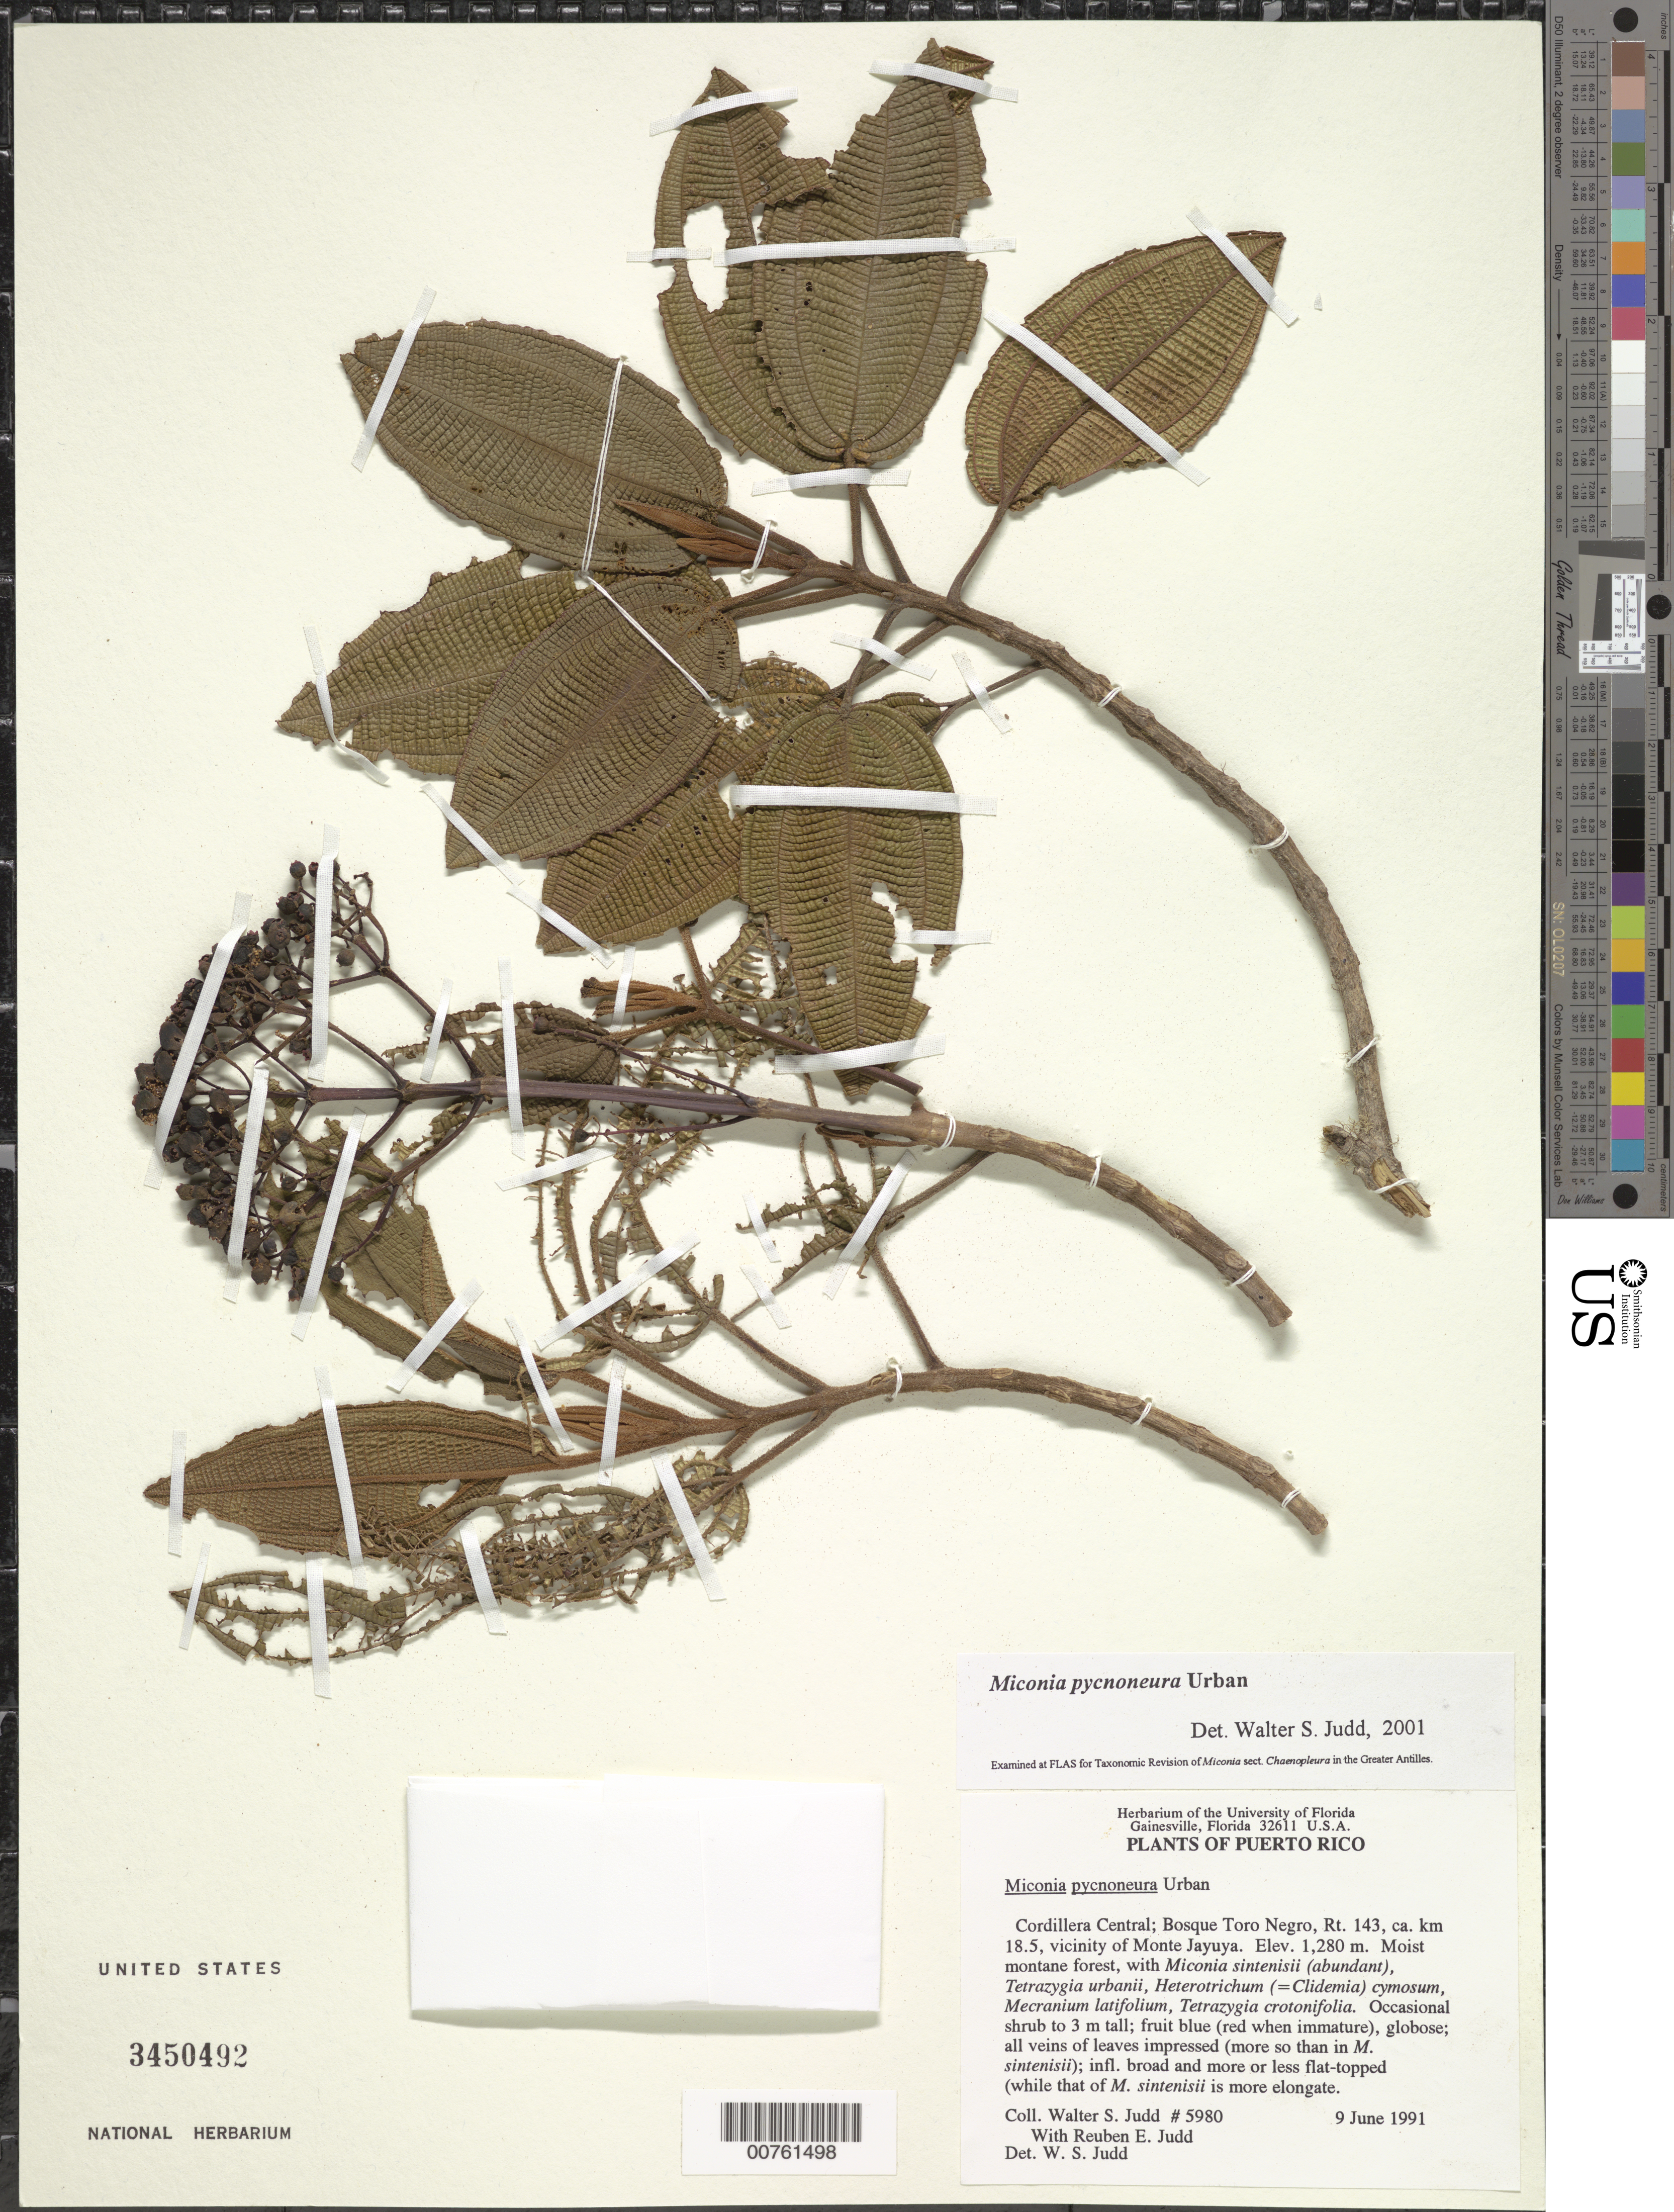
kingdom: Plantae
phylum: Tracheophyta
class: Magnoliopsida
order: Myrtales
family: Melastomataceae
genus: Miconia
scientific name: Miconia pycnoneura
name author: Urb.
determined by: Judd, Walter S.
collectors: W. S. Judd & R. Judd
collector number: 5980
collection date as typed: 09 Jun 1991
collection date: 1991-06-09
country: Puerto Rico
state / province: Jayuya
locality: Cordillera Central: Bosque Toro Negro, Rd. 143, ca. Km 18.5, vicinity of Mone Jayuya.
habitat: Moist montane forest with Miconia sintenisii, Tetrazygia urbanii, Heterotrichum cymosum.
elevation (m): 1280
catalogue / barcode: US 3450492